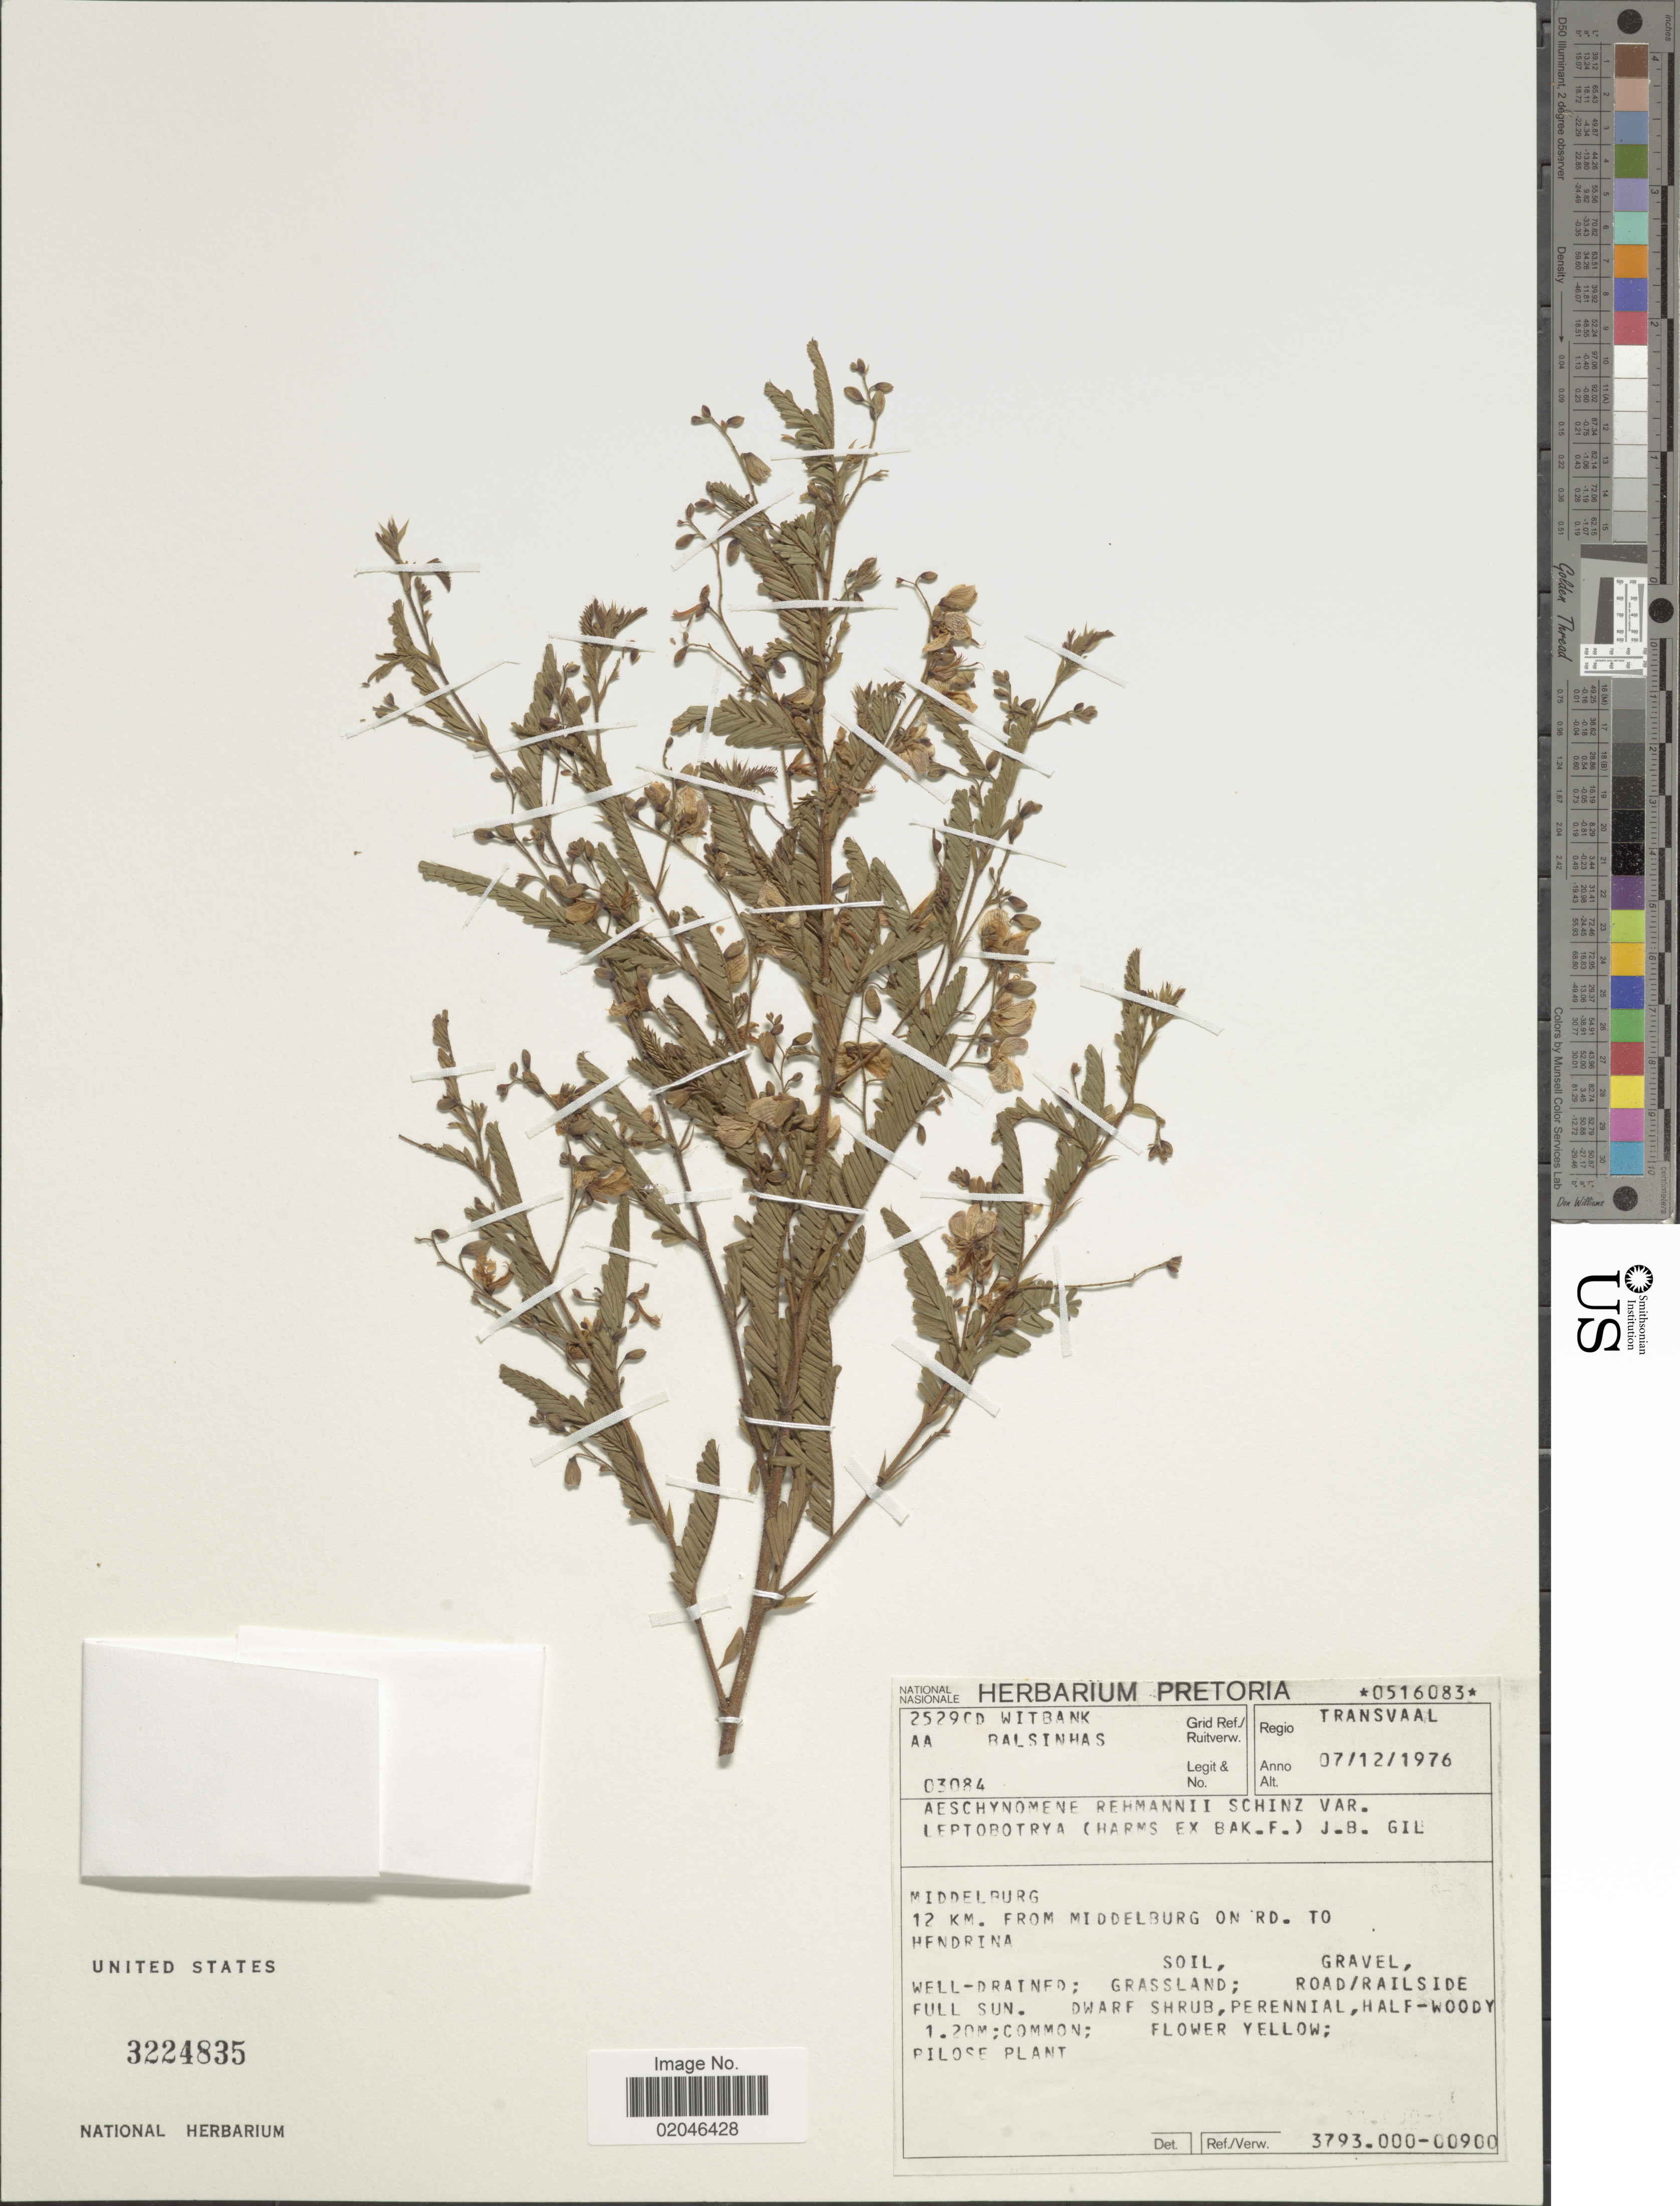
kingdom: Plantae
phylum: Tracheophyta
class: Magnoliopsida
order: Fabales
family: Fabaceae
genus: Aeschynomene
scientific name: Aeschynomene rehmannii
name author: Schinz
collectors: A. A. Balsinhas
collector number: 03084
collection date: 1976-12-07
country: South Africa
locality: Regio Transvaal. Middelburg. 12 km. from Middelburg on rd. to Hendrina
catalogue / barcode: US 3224835